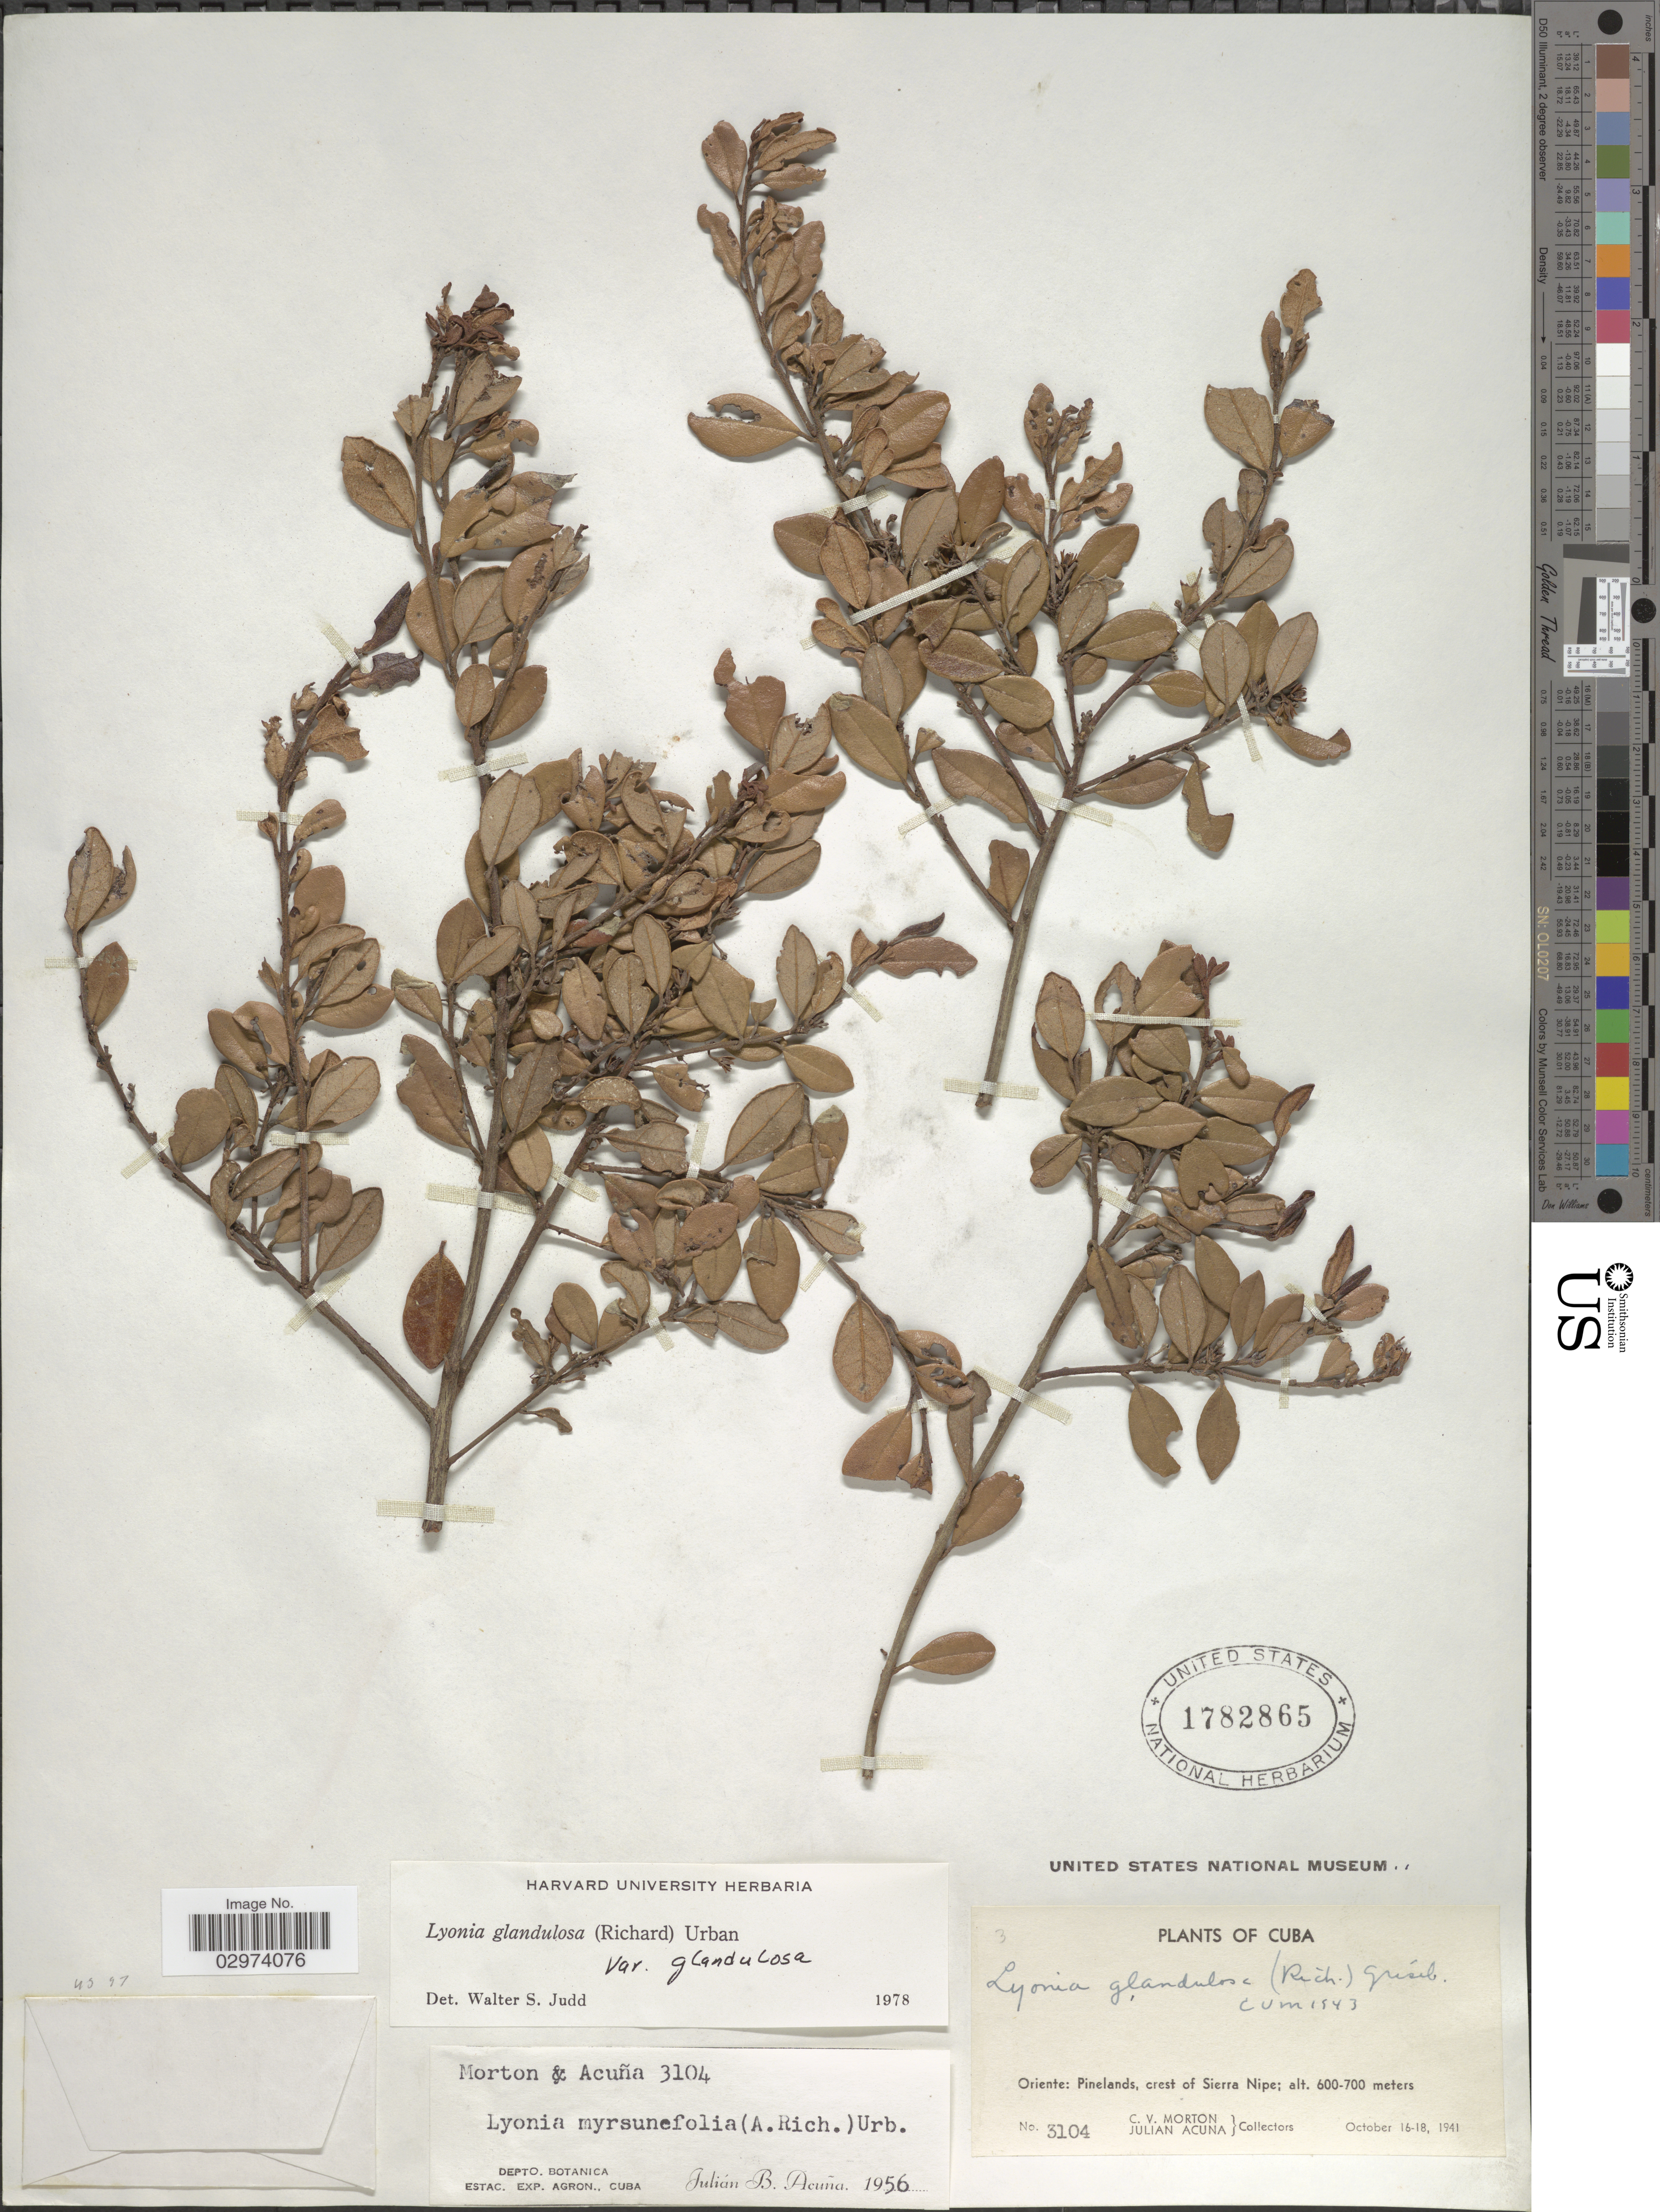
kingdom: Plantae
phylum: Tracheophyta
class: Magnoliopsida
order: Ericales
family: Ericaceae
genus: Lyonia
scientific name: Lyonia glandulosa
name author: (A. Rich.) Griseb.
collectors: C. V. Morton & R. Acuña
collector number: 3104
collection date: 1941-10-16/1941-10-18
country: Cuba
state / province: Oriente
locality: Oriente: Pinelands, crest of Serra Nipe.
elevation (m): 600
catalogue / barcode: US 1782865